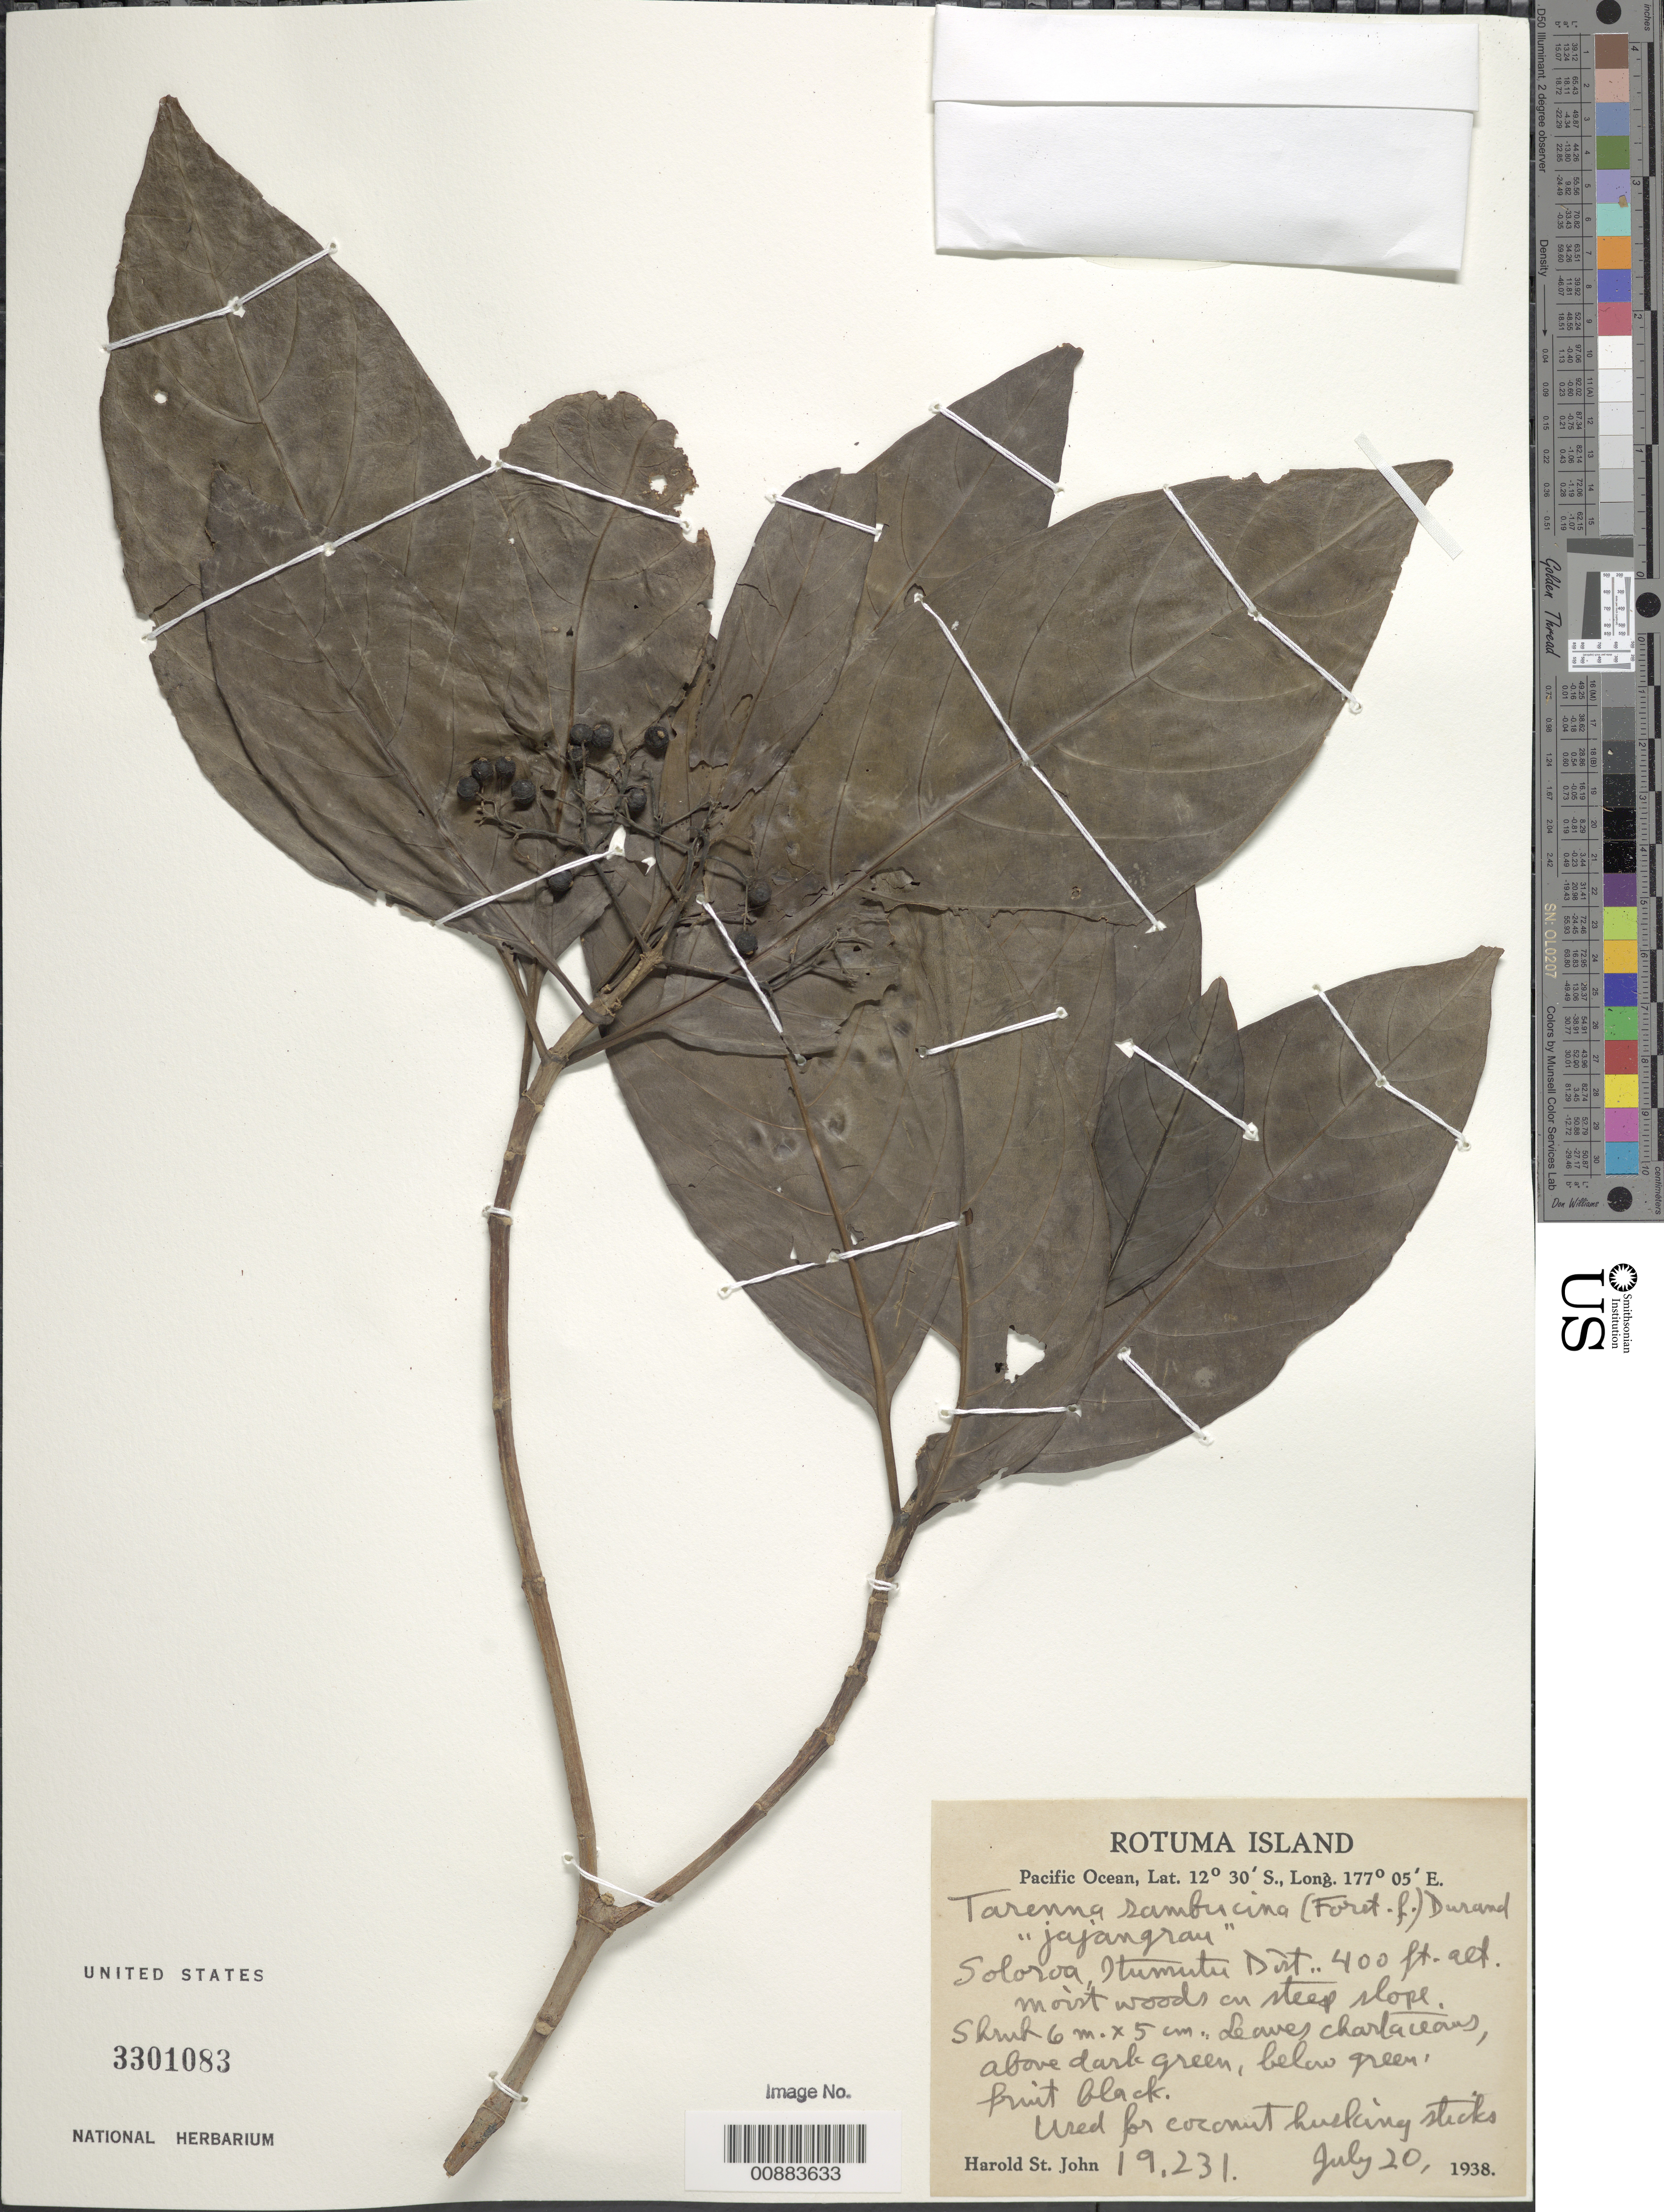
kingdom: Plantae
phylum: Tracheophyta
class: Magnoliopsida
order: Gentianales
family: Rubiaceae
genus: Tarenna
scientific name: Tarenna sambucina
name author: (G. Forst.) Drake ex Durand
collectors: H. St. John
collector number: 19231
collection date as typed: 20 Jul 1938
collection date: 1938-07-20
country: Fiji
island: Rotuma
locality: Soloroa, Itumutu Dist.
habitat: Moist woods on steep slope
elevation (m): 122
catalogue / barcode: US 3301083